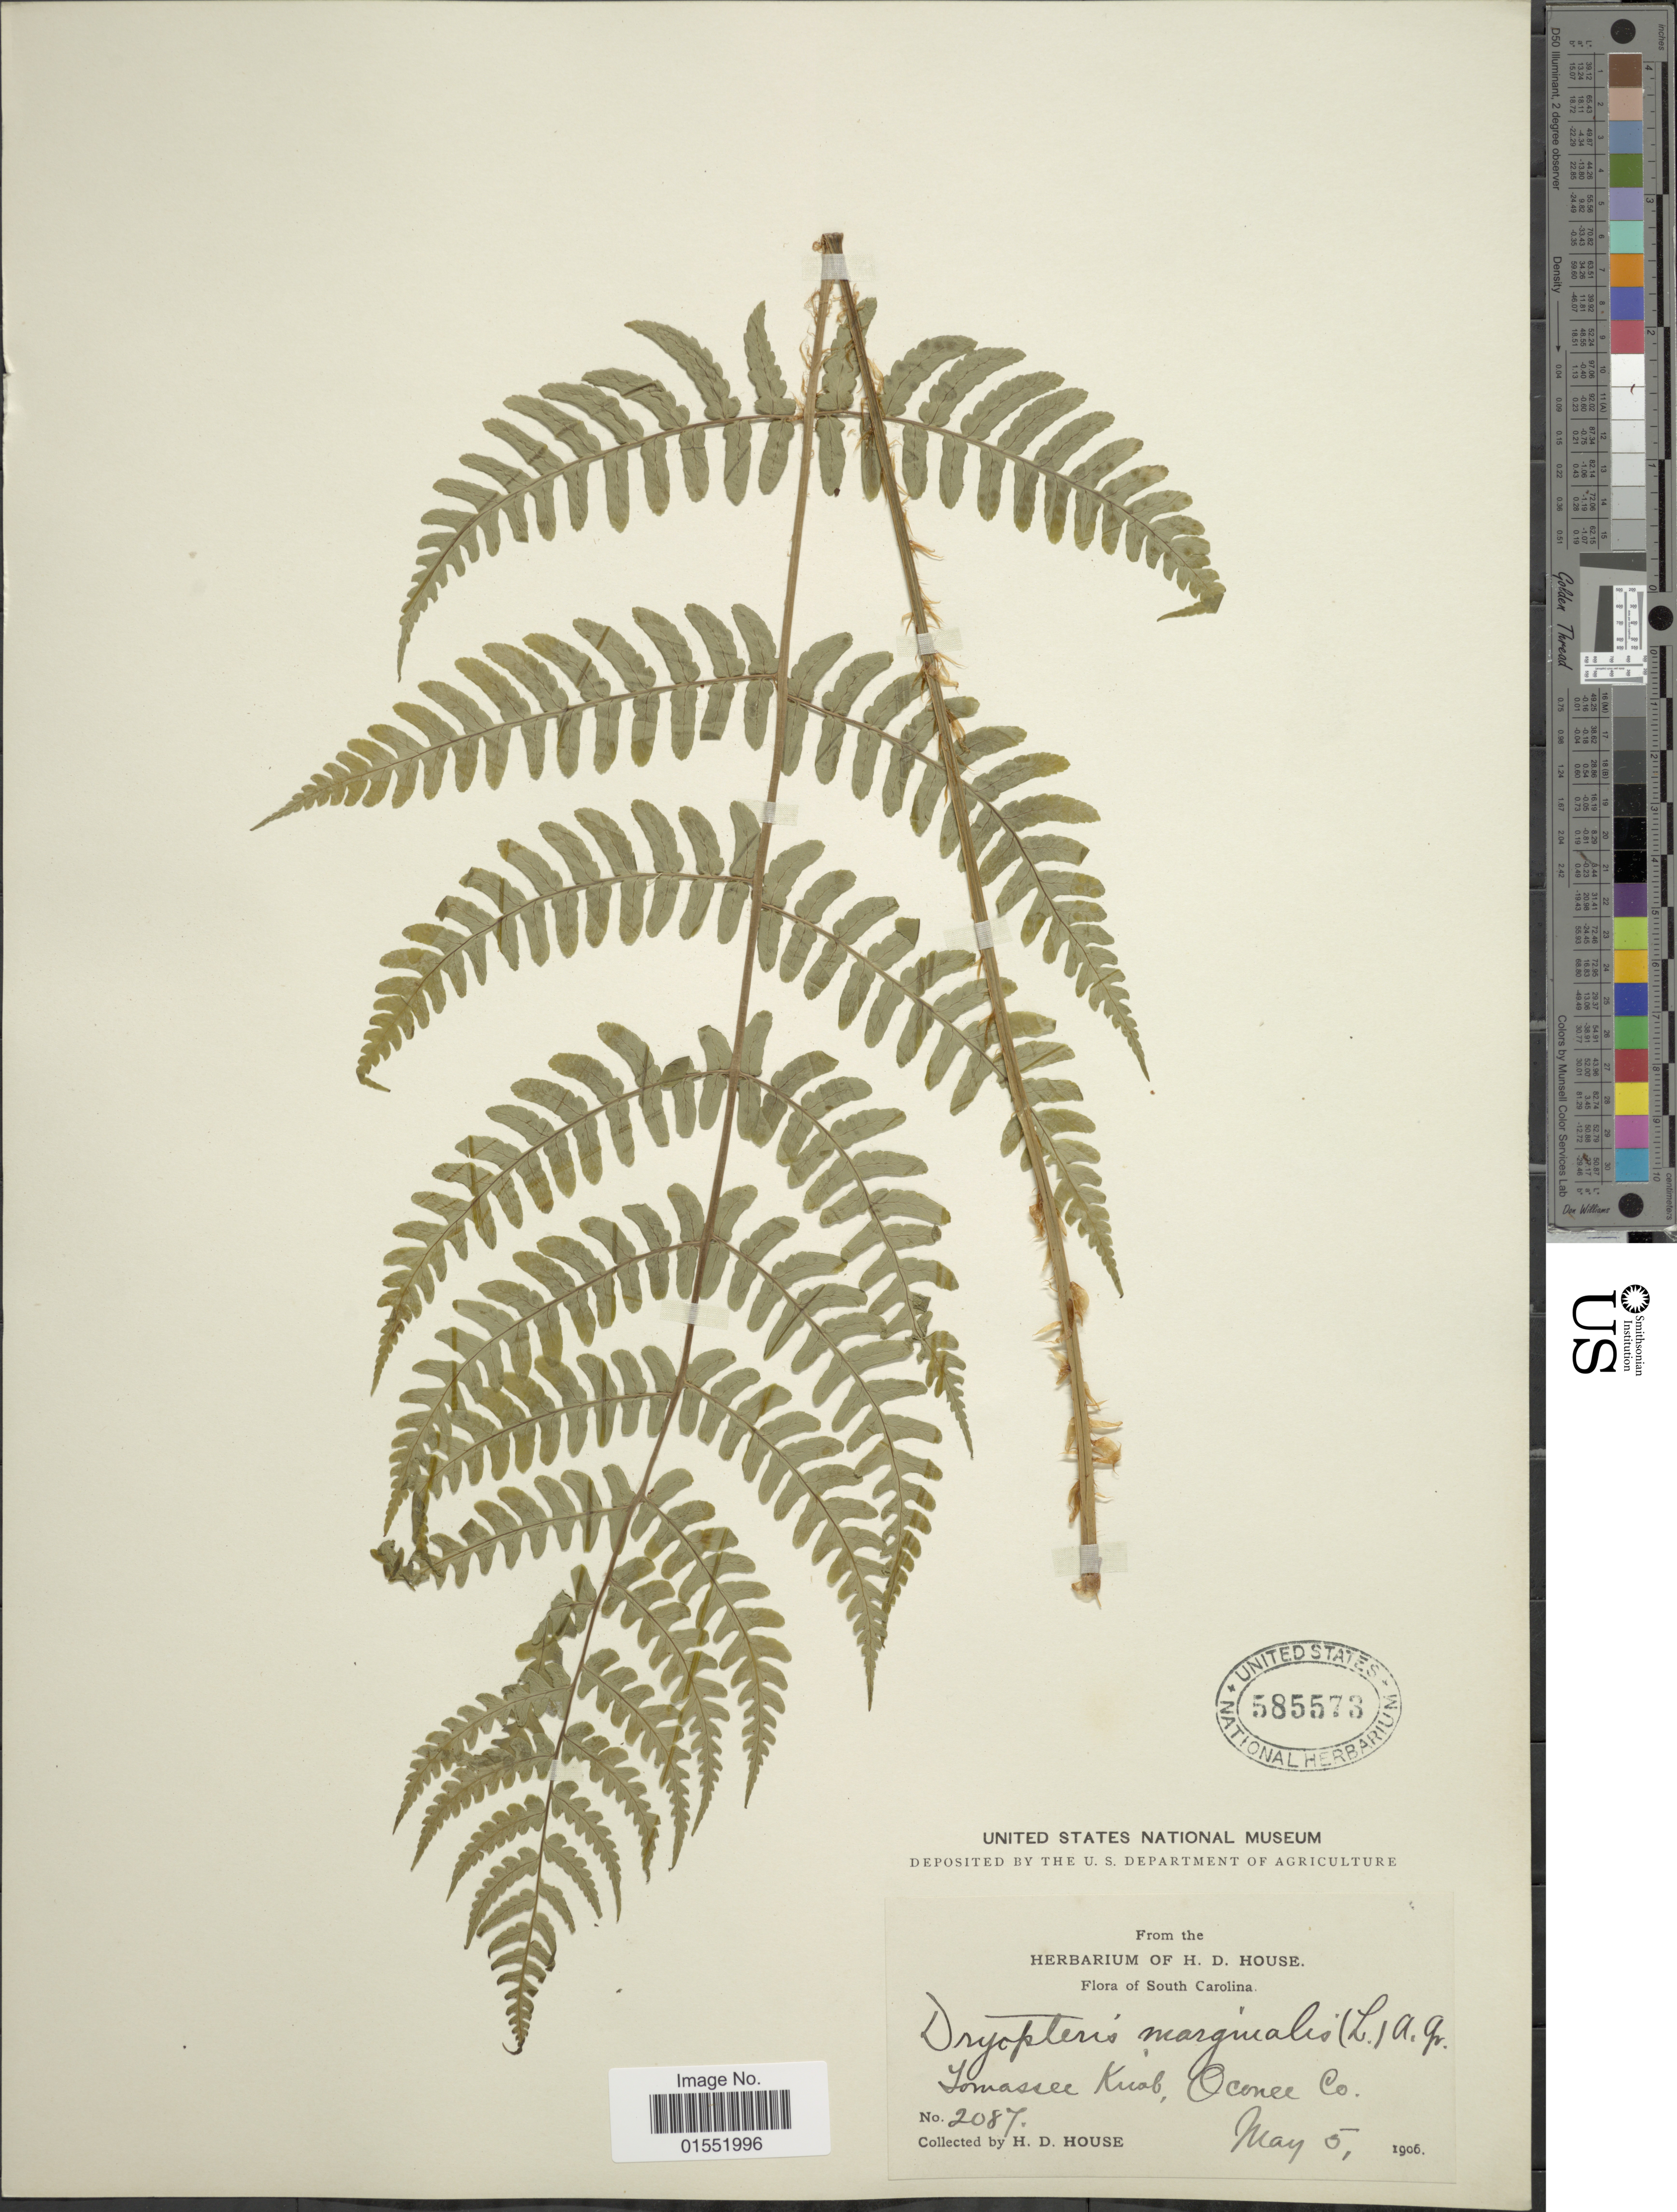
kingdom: Plantae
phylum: Tracheophyta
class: Polypodiopsida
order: Polypodiales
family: Dryopteridaceae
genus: Dryopteris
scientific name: Dryopteris marginalis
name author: (L.) A. Gray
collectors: H. D. House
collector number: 2087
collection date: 1906-05-05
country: United States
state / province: South Carolina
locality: Tomassee Knob, Oconee Co.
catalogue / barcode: US 585573